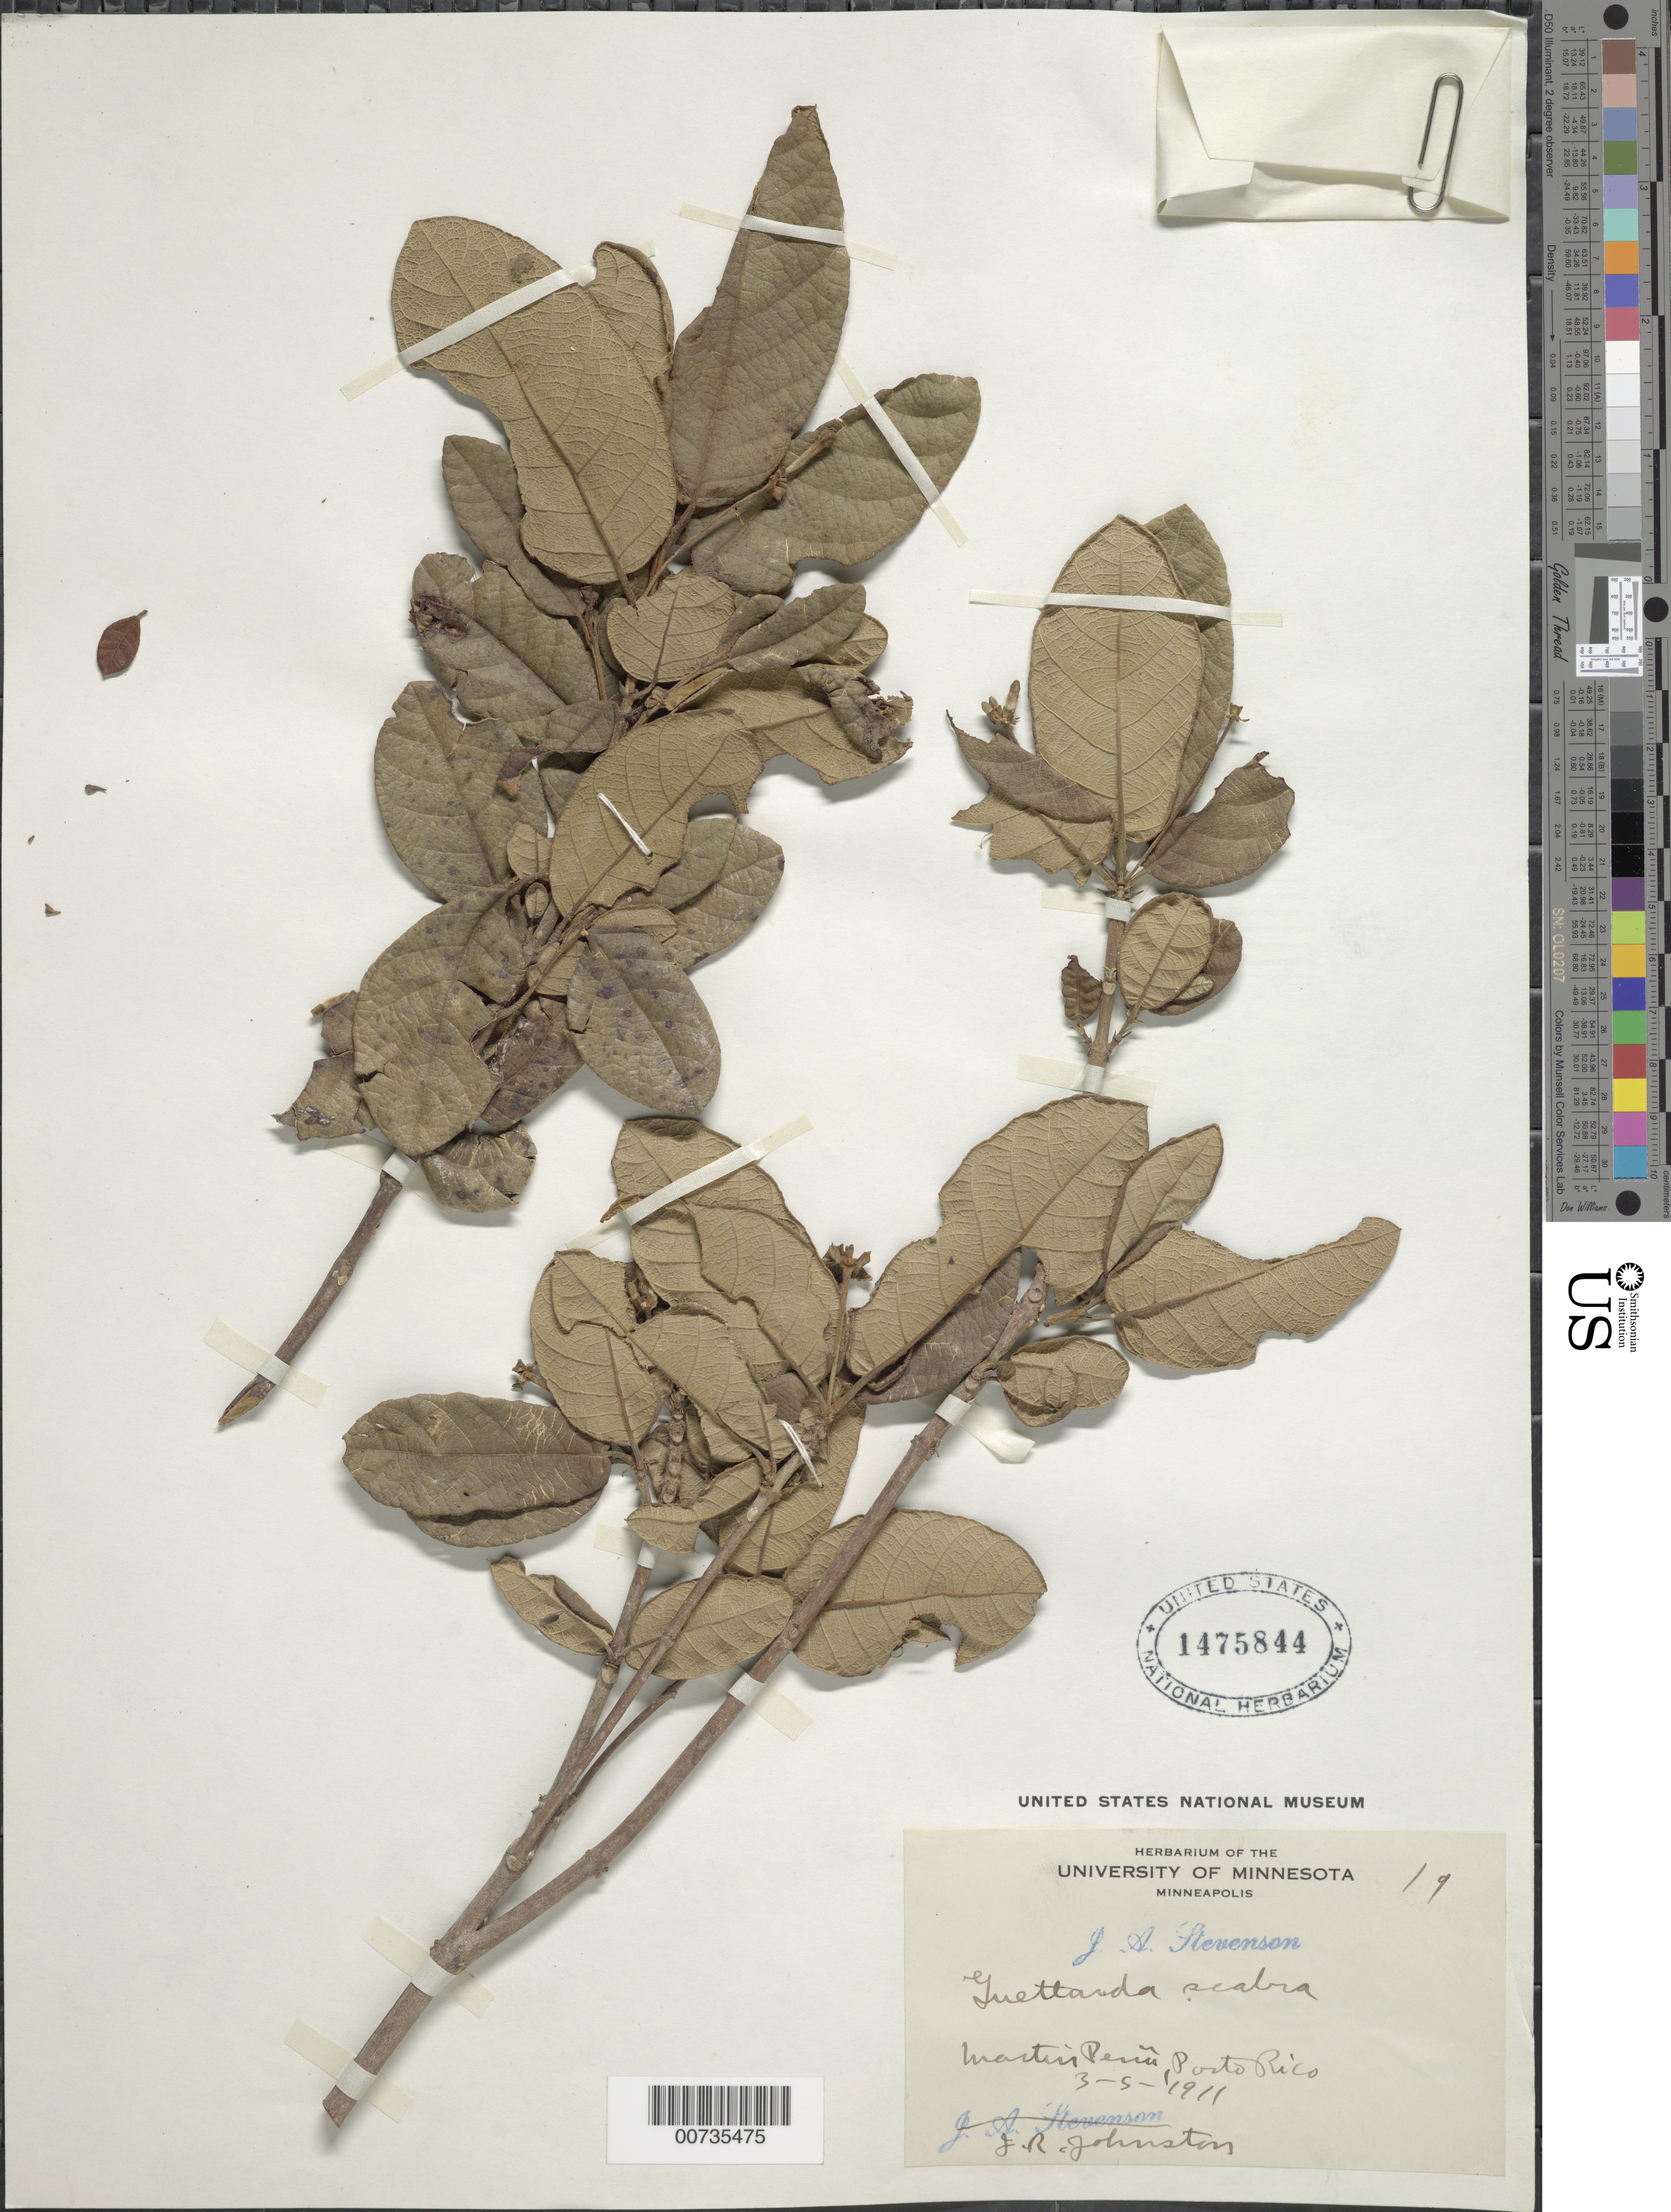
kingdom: Plantae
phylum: Tracheophyta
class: Magnoliopsida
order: Gentianales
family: Rubiaceae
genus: Guettarda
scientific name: Guettarda scabra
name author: (L.) Vent.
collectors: J. Johnston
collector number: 19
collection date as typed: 03 May 1911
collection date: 1911-05-03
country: Puerto Rico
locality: Martin Peña.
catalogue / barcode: US 1375844